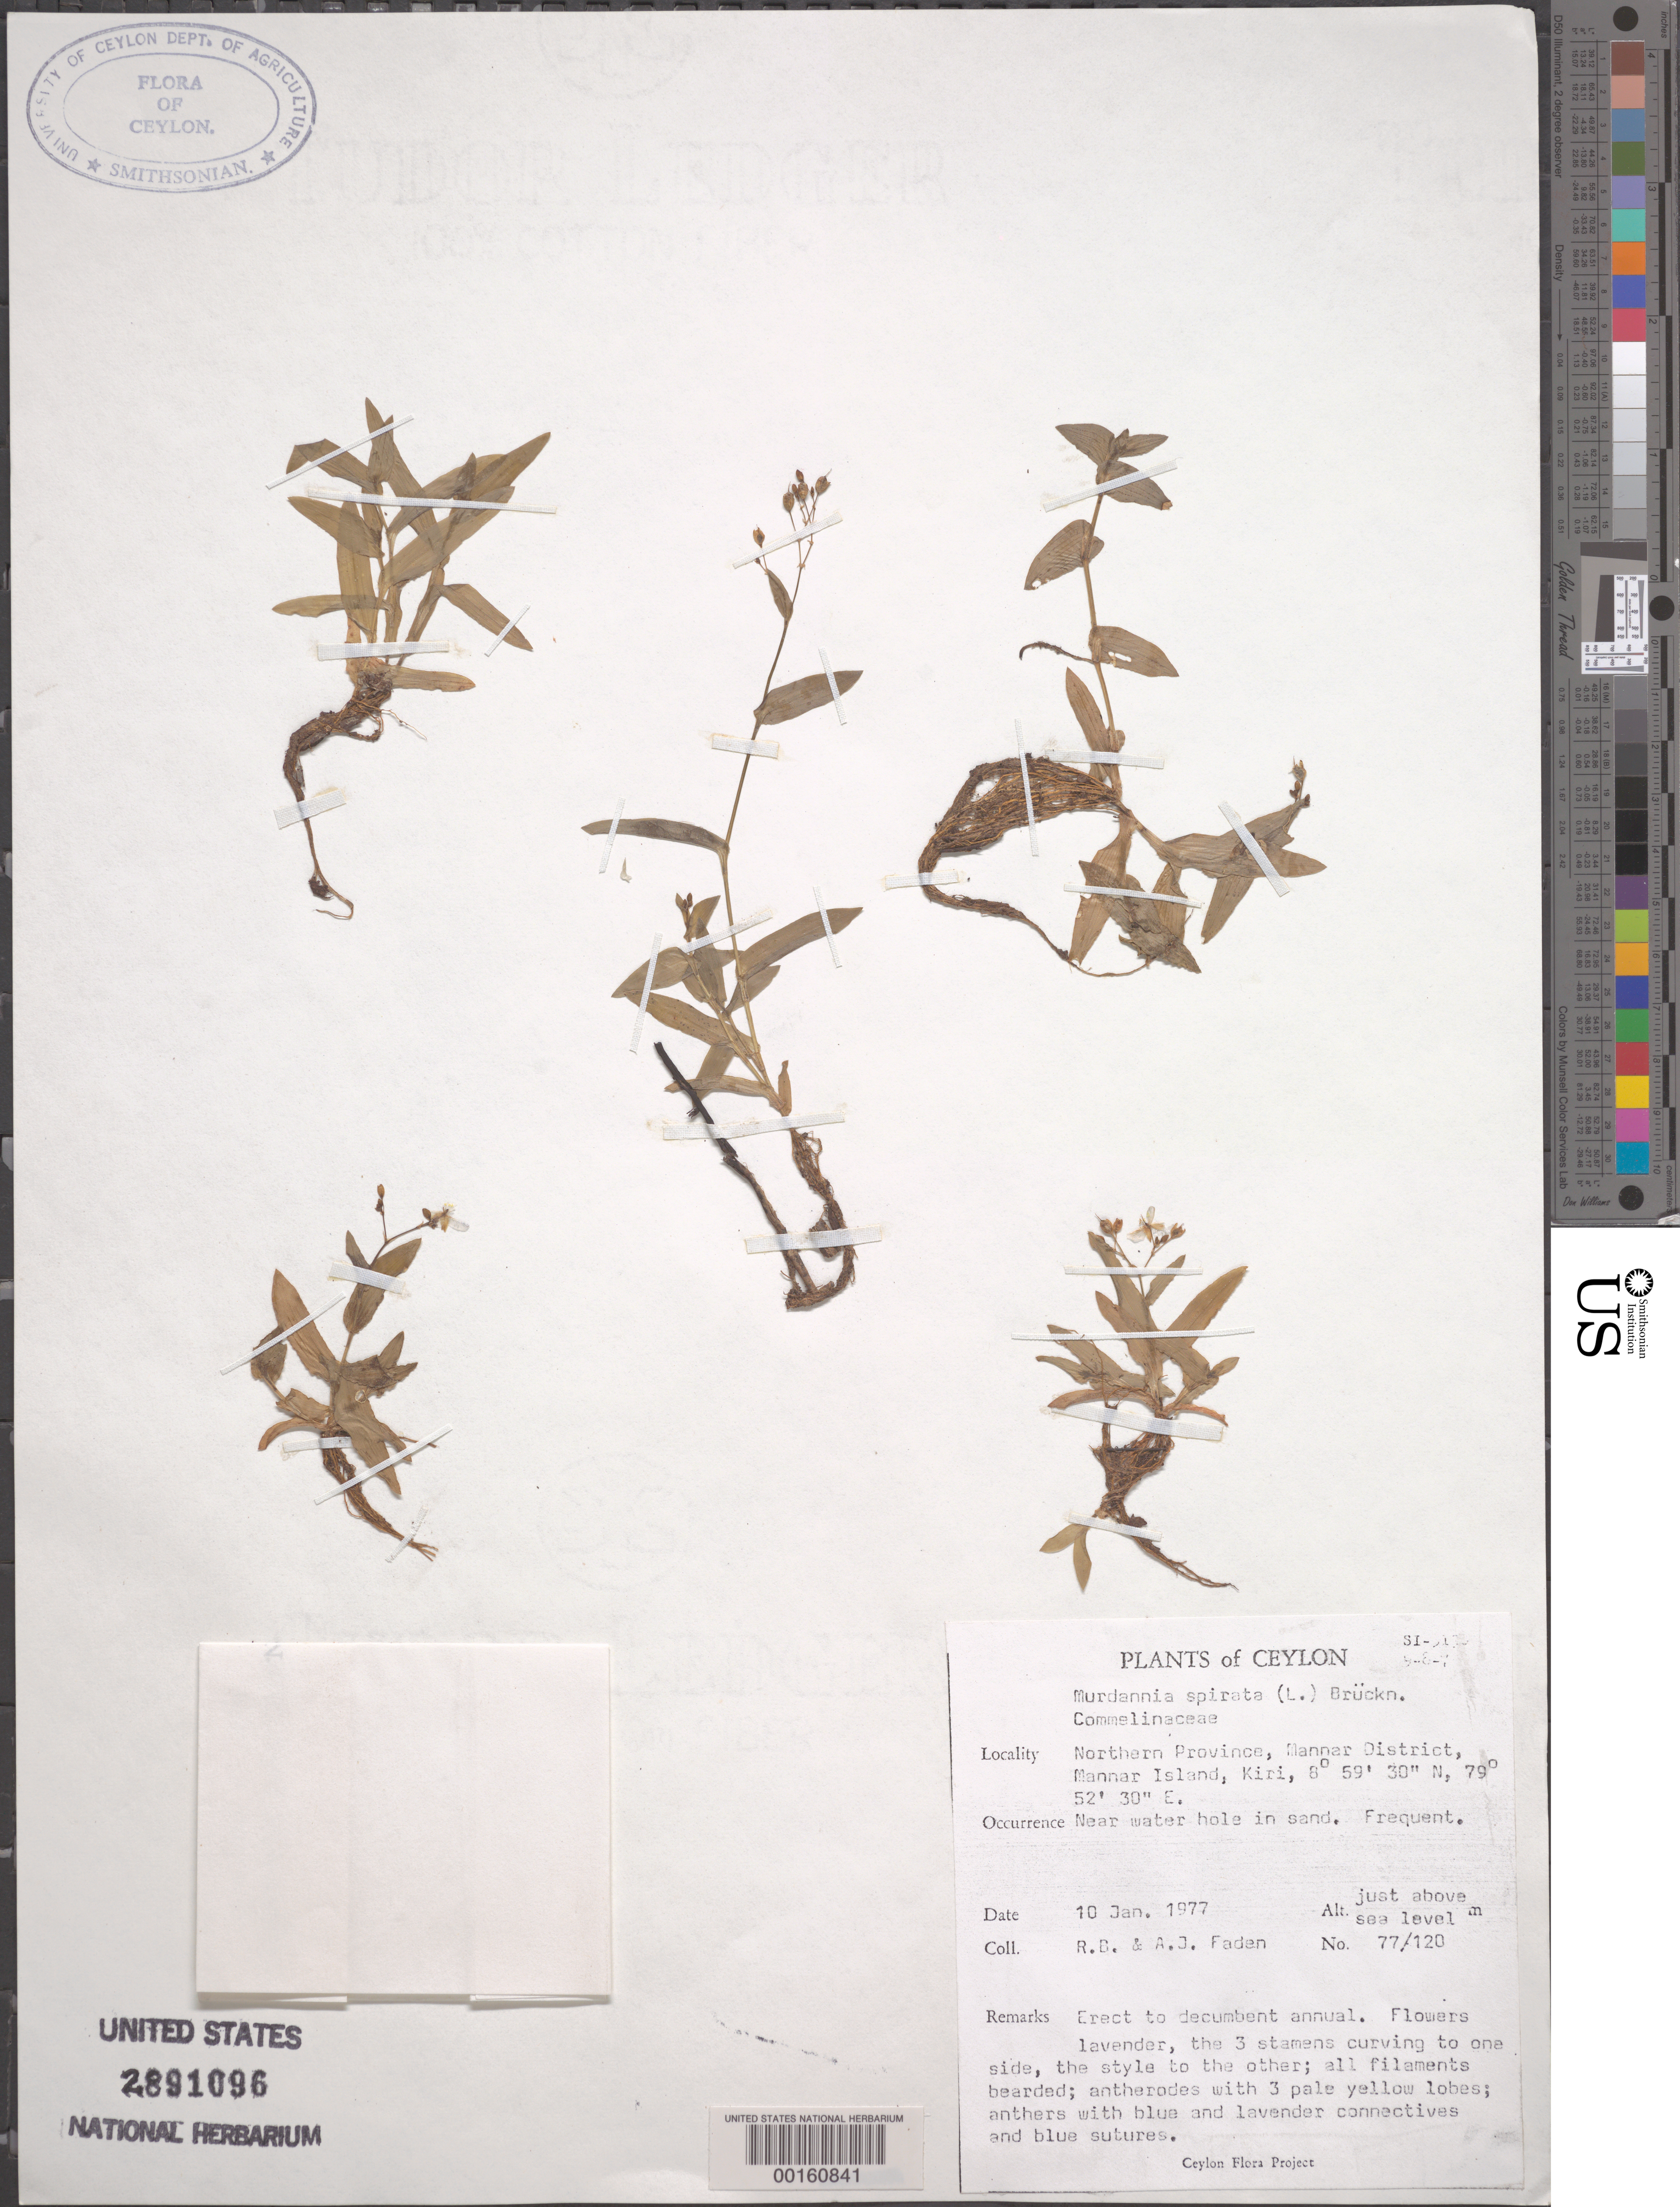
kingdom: Plantae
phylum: Tracheophyta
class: Liliopsida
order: Commelinales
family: Commelinaceae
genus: Murdannia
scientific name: Murdannia spirata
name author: (L.) G. Brückn.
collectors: R. B. Faden & A. J. Faden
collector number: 77/120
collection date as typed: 10 Jan 1977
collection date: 1977-01-10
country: Sri Lanka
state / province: Northern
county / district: Mannar Dist.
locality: Mannar island, kiri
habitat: Near water hole, sand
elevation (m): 1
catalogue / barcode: US 2891096